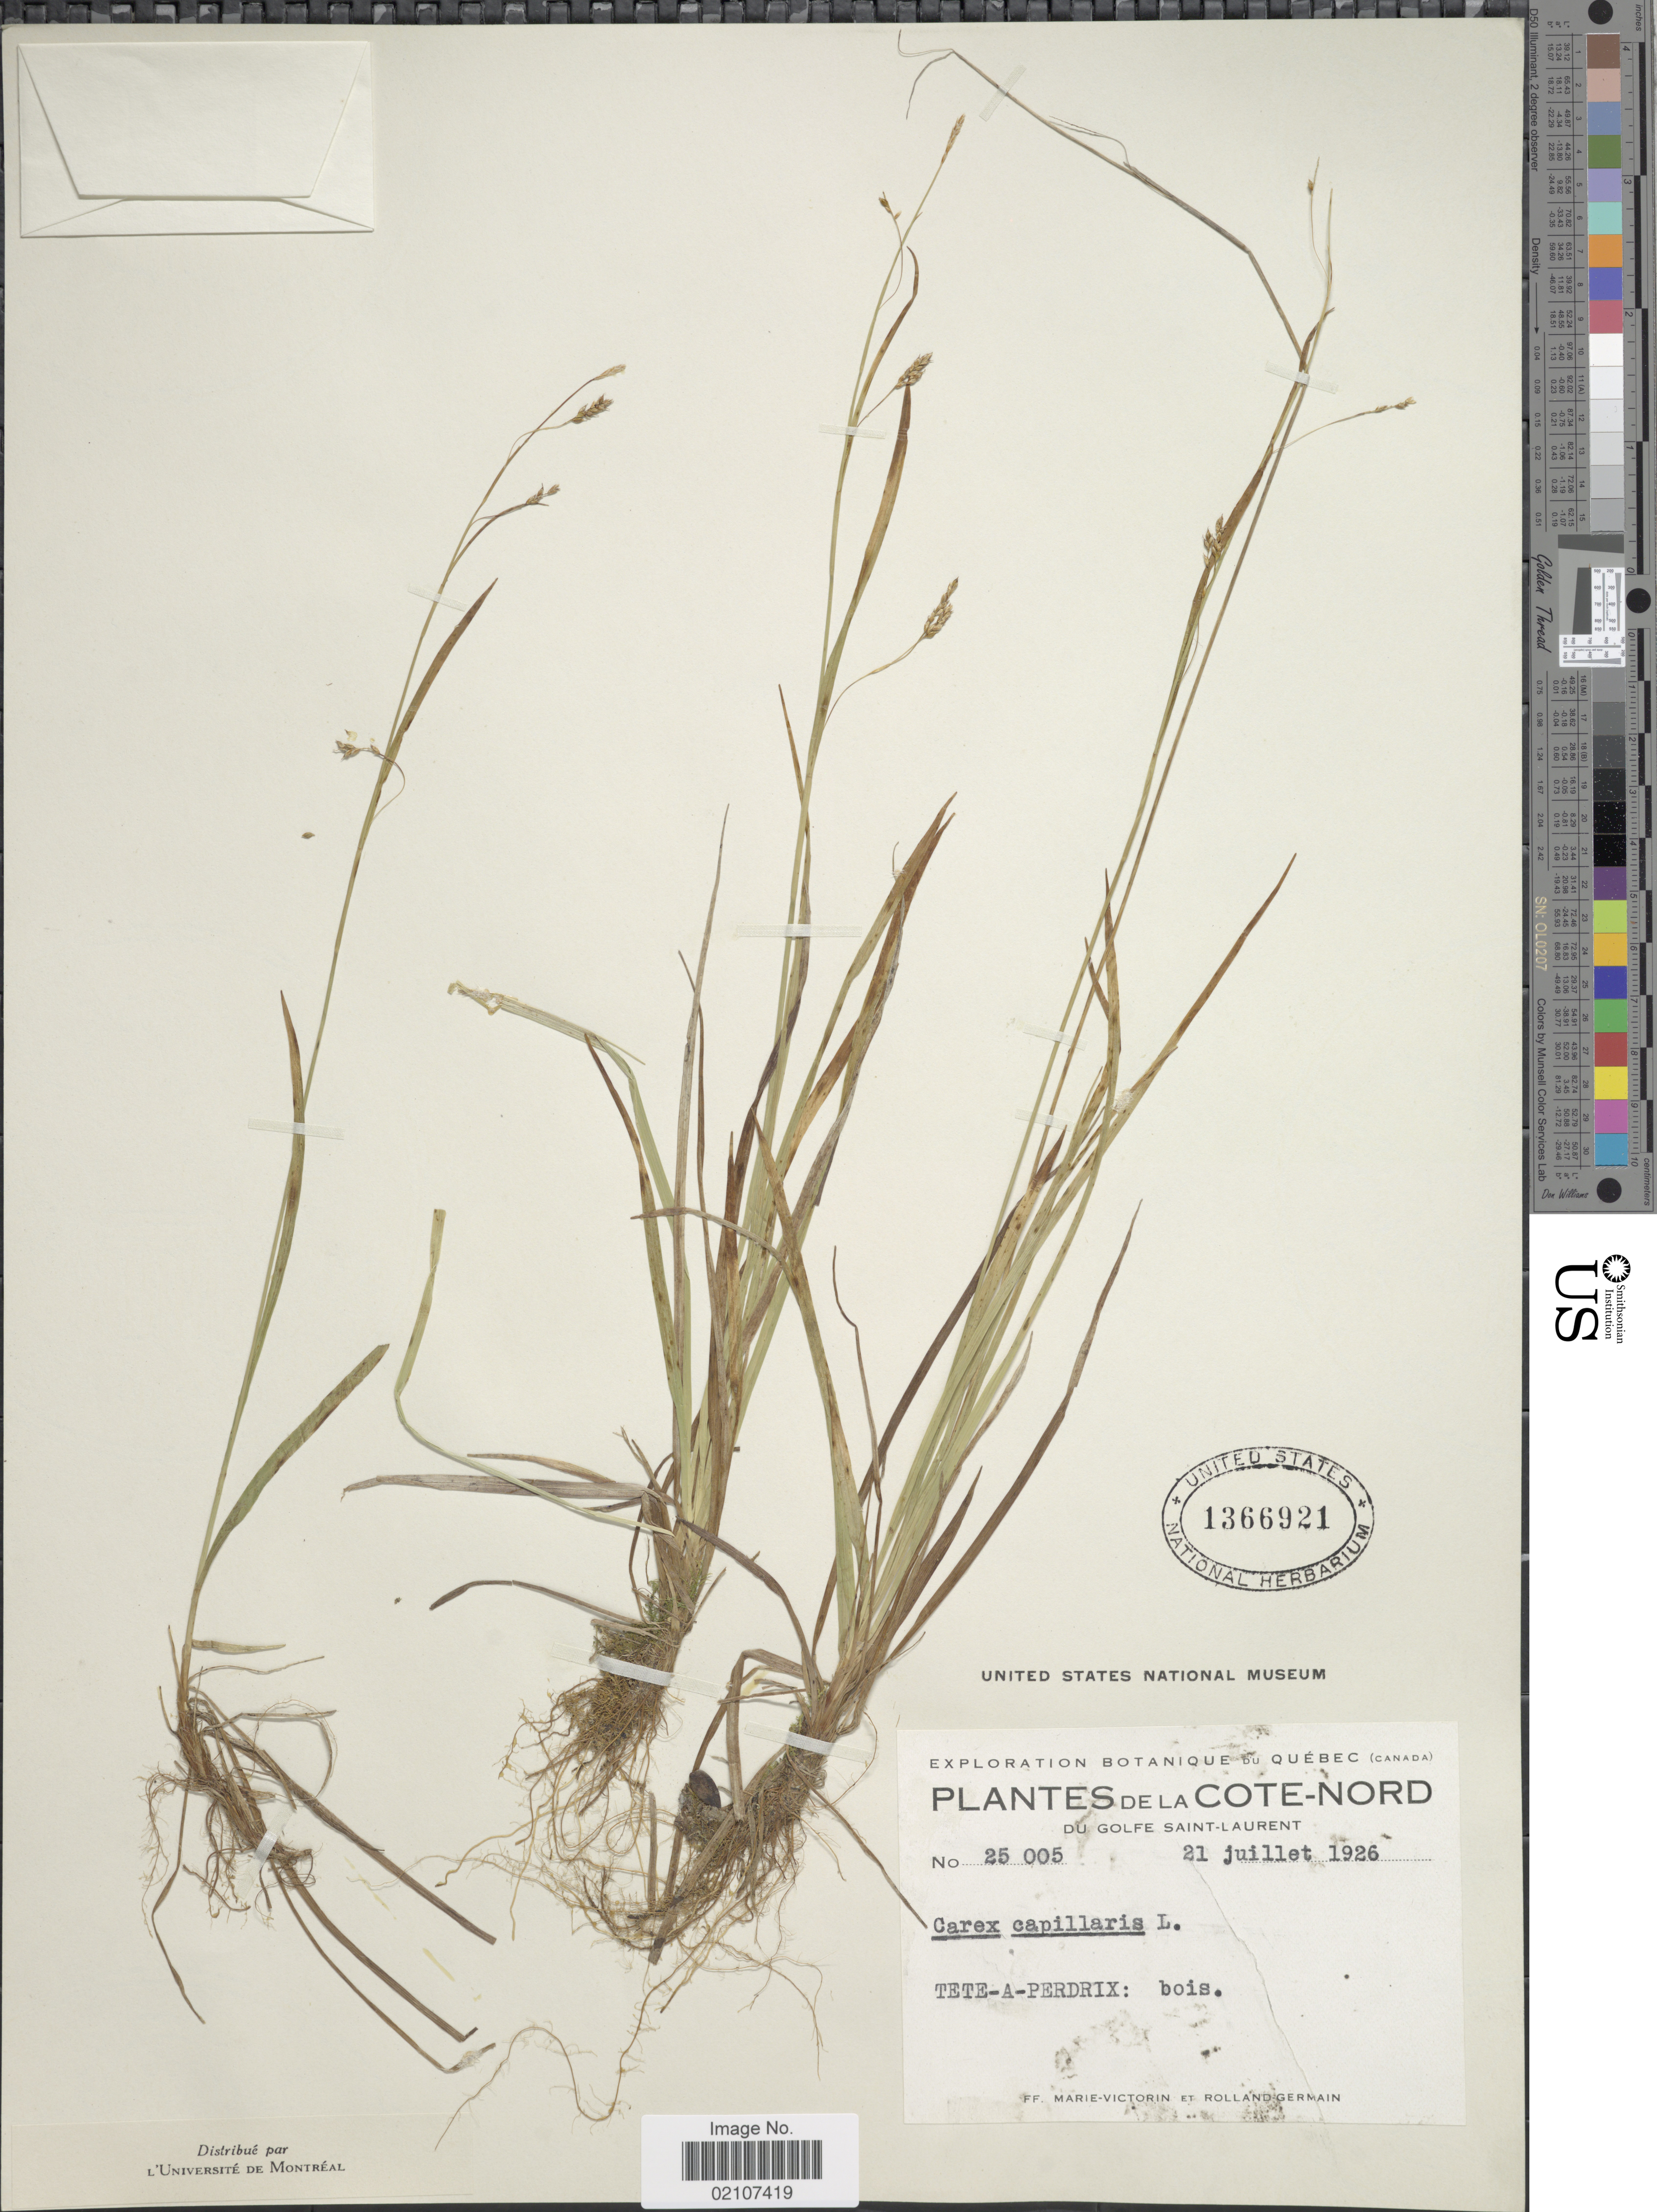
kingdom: Plantae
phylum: Tracheophyta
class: Liliopsida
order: Poales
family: Cyperaceae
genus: Carex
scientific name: Carex capillaris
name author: L.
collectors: F. Marie-Victorin & Rolland-Germain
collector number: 25005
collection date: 1926-07-21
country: Canada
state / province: Quebec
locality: De La Cote-Nord Du Golfe Saint-Laurent, Tete-A-Perdrix: bois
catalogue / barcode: US 1366921